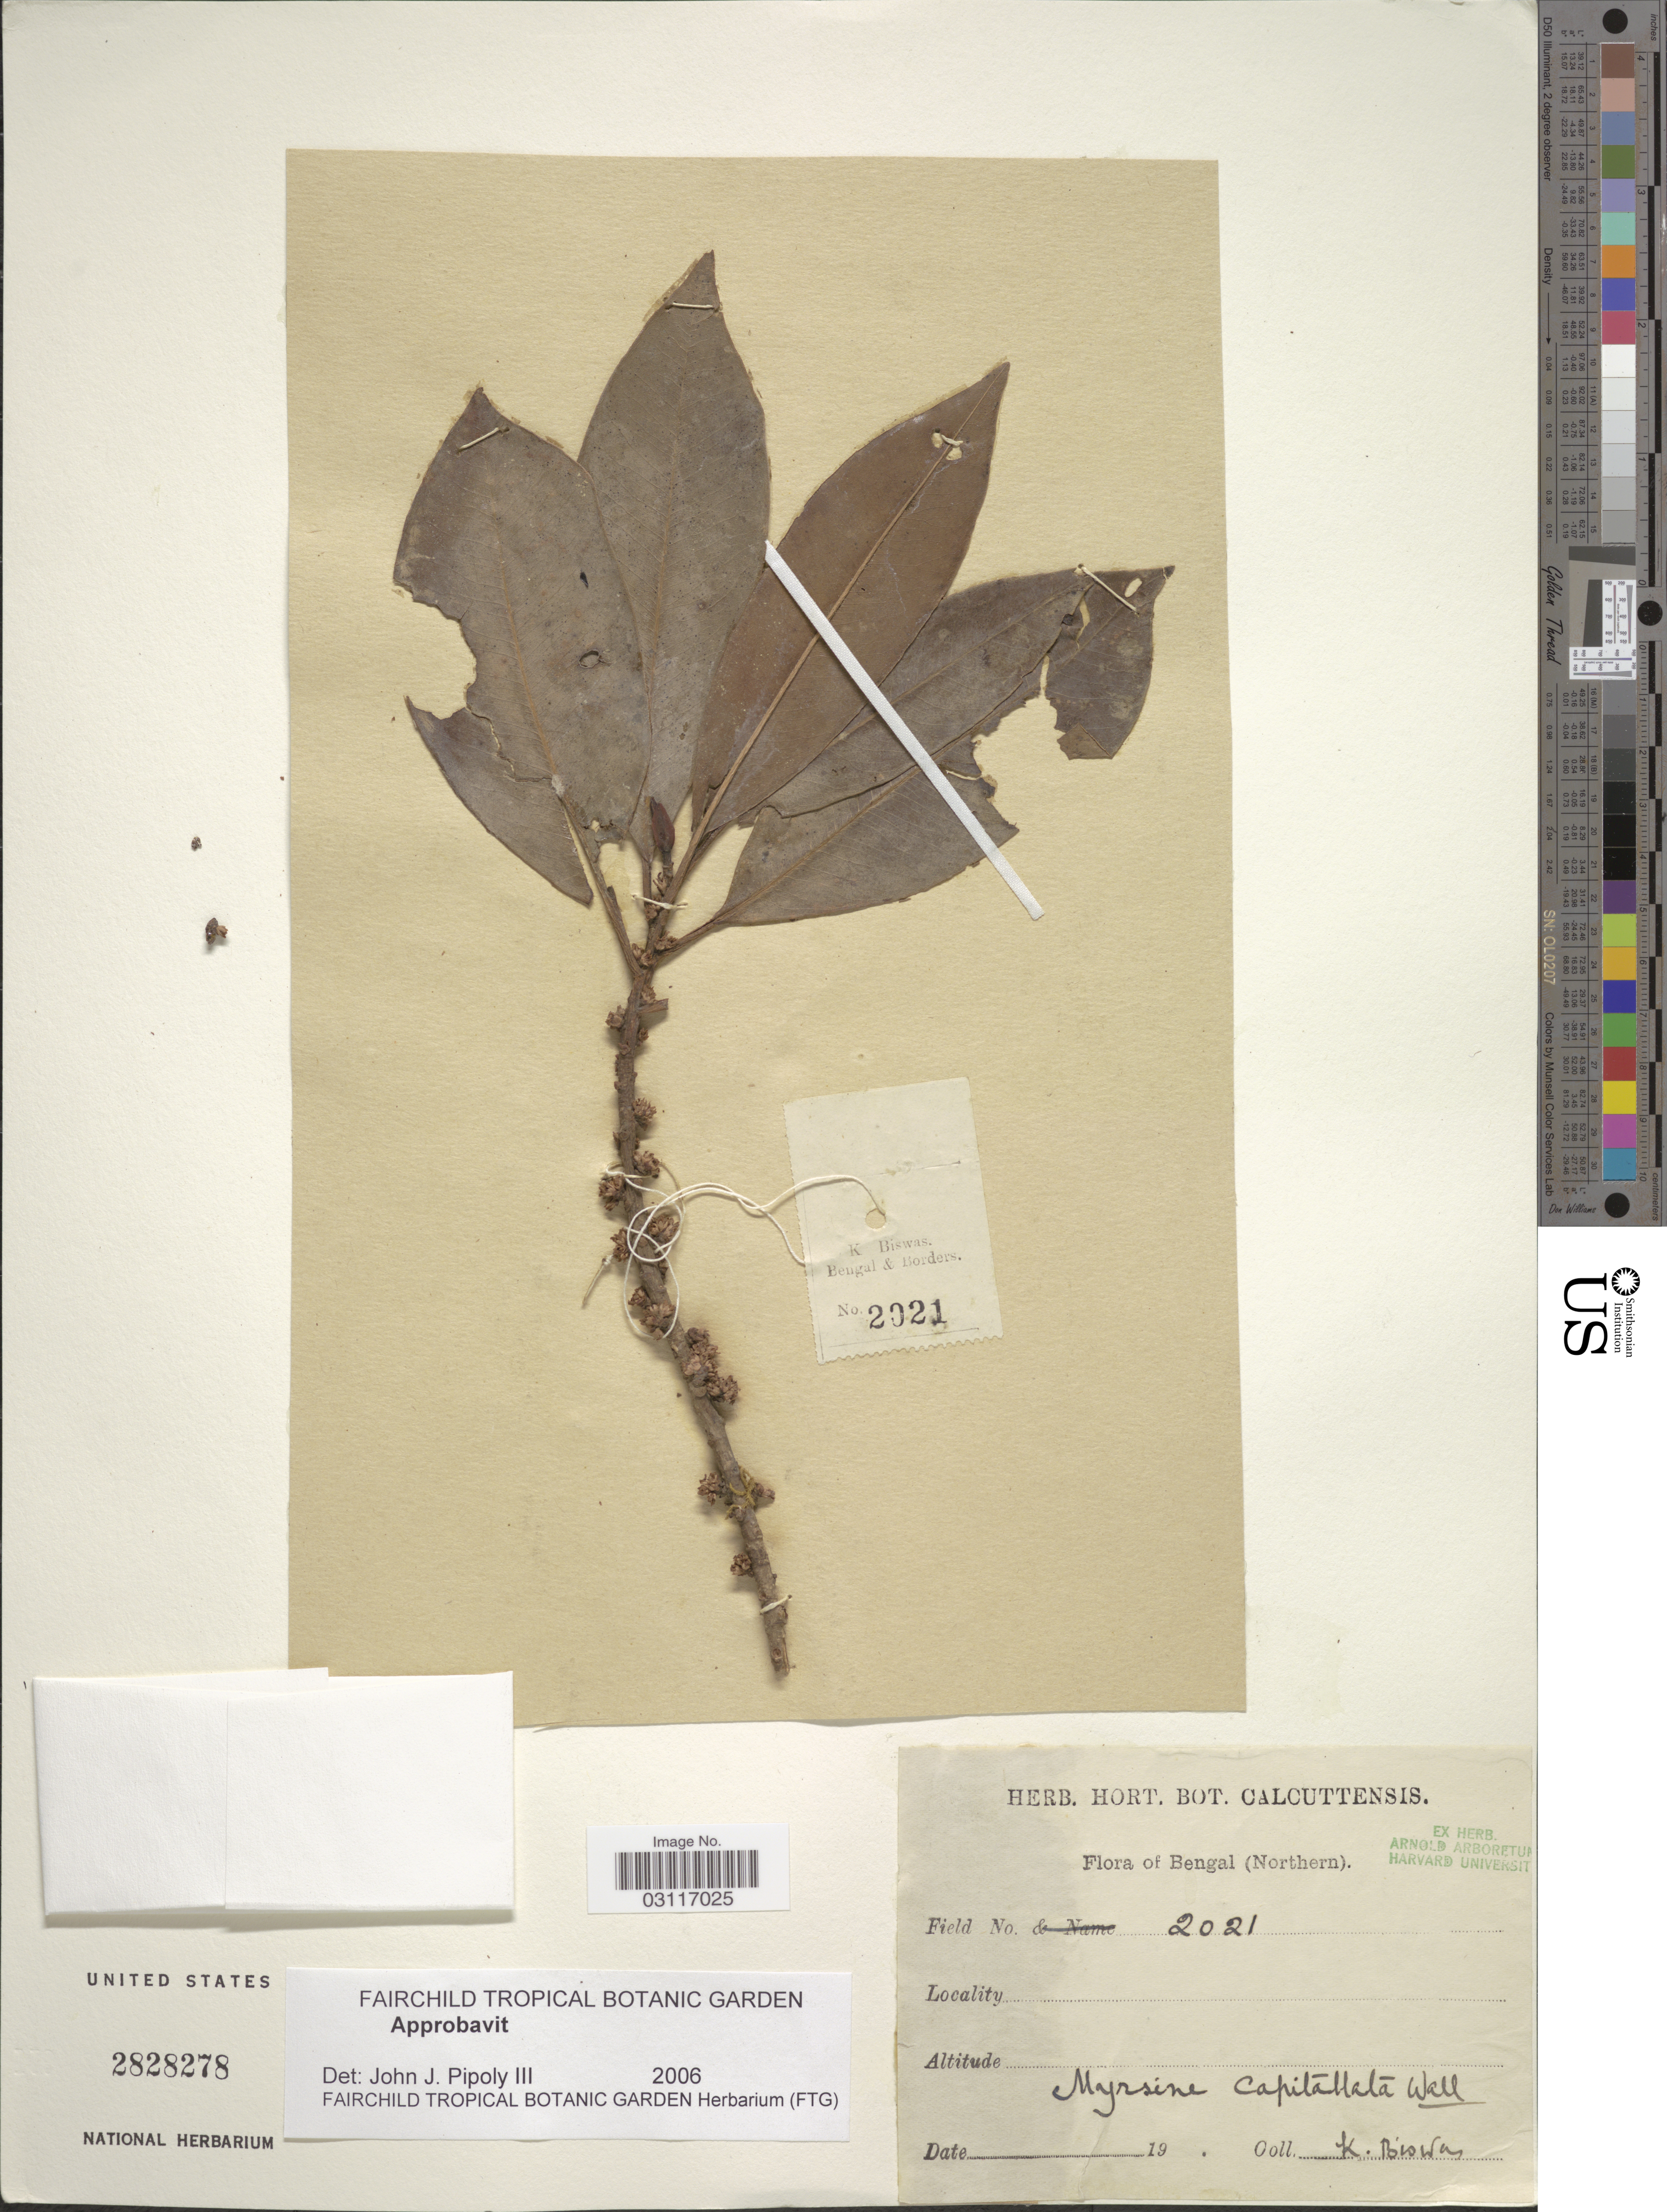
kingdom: Plantae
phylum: Tracheophyta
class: Magnoliopsida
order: Ericales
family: Primulaceae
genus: Myrsine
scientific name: Myrsine capitellata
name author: Wall.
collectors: K. Biswas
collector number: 2021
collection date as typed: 19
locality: Bengal (Northern).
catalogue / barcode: US 2828278